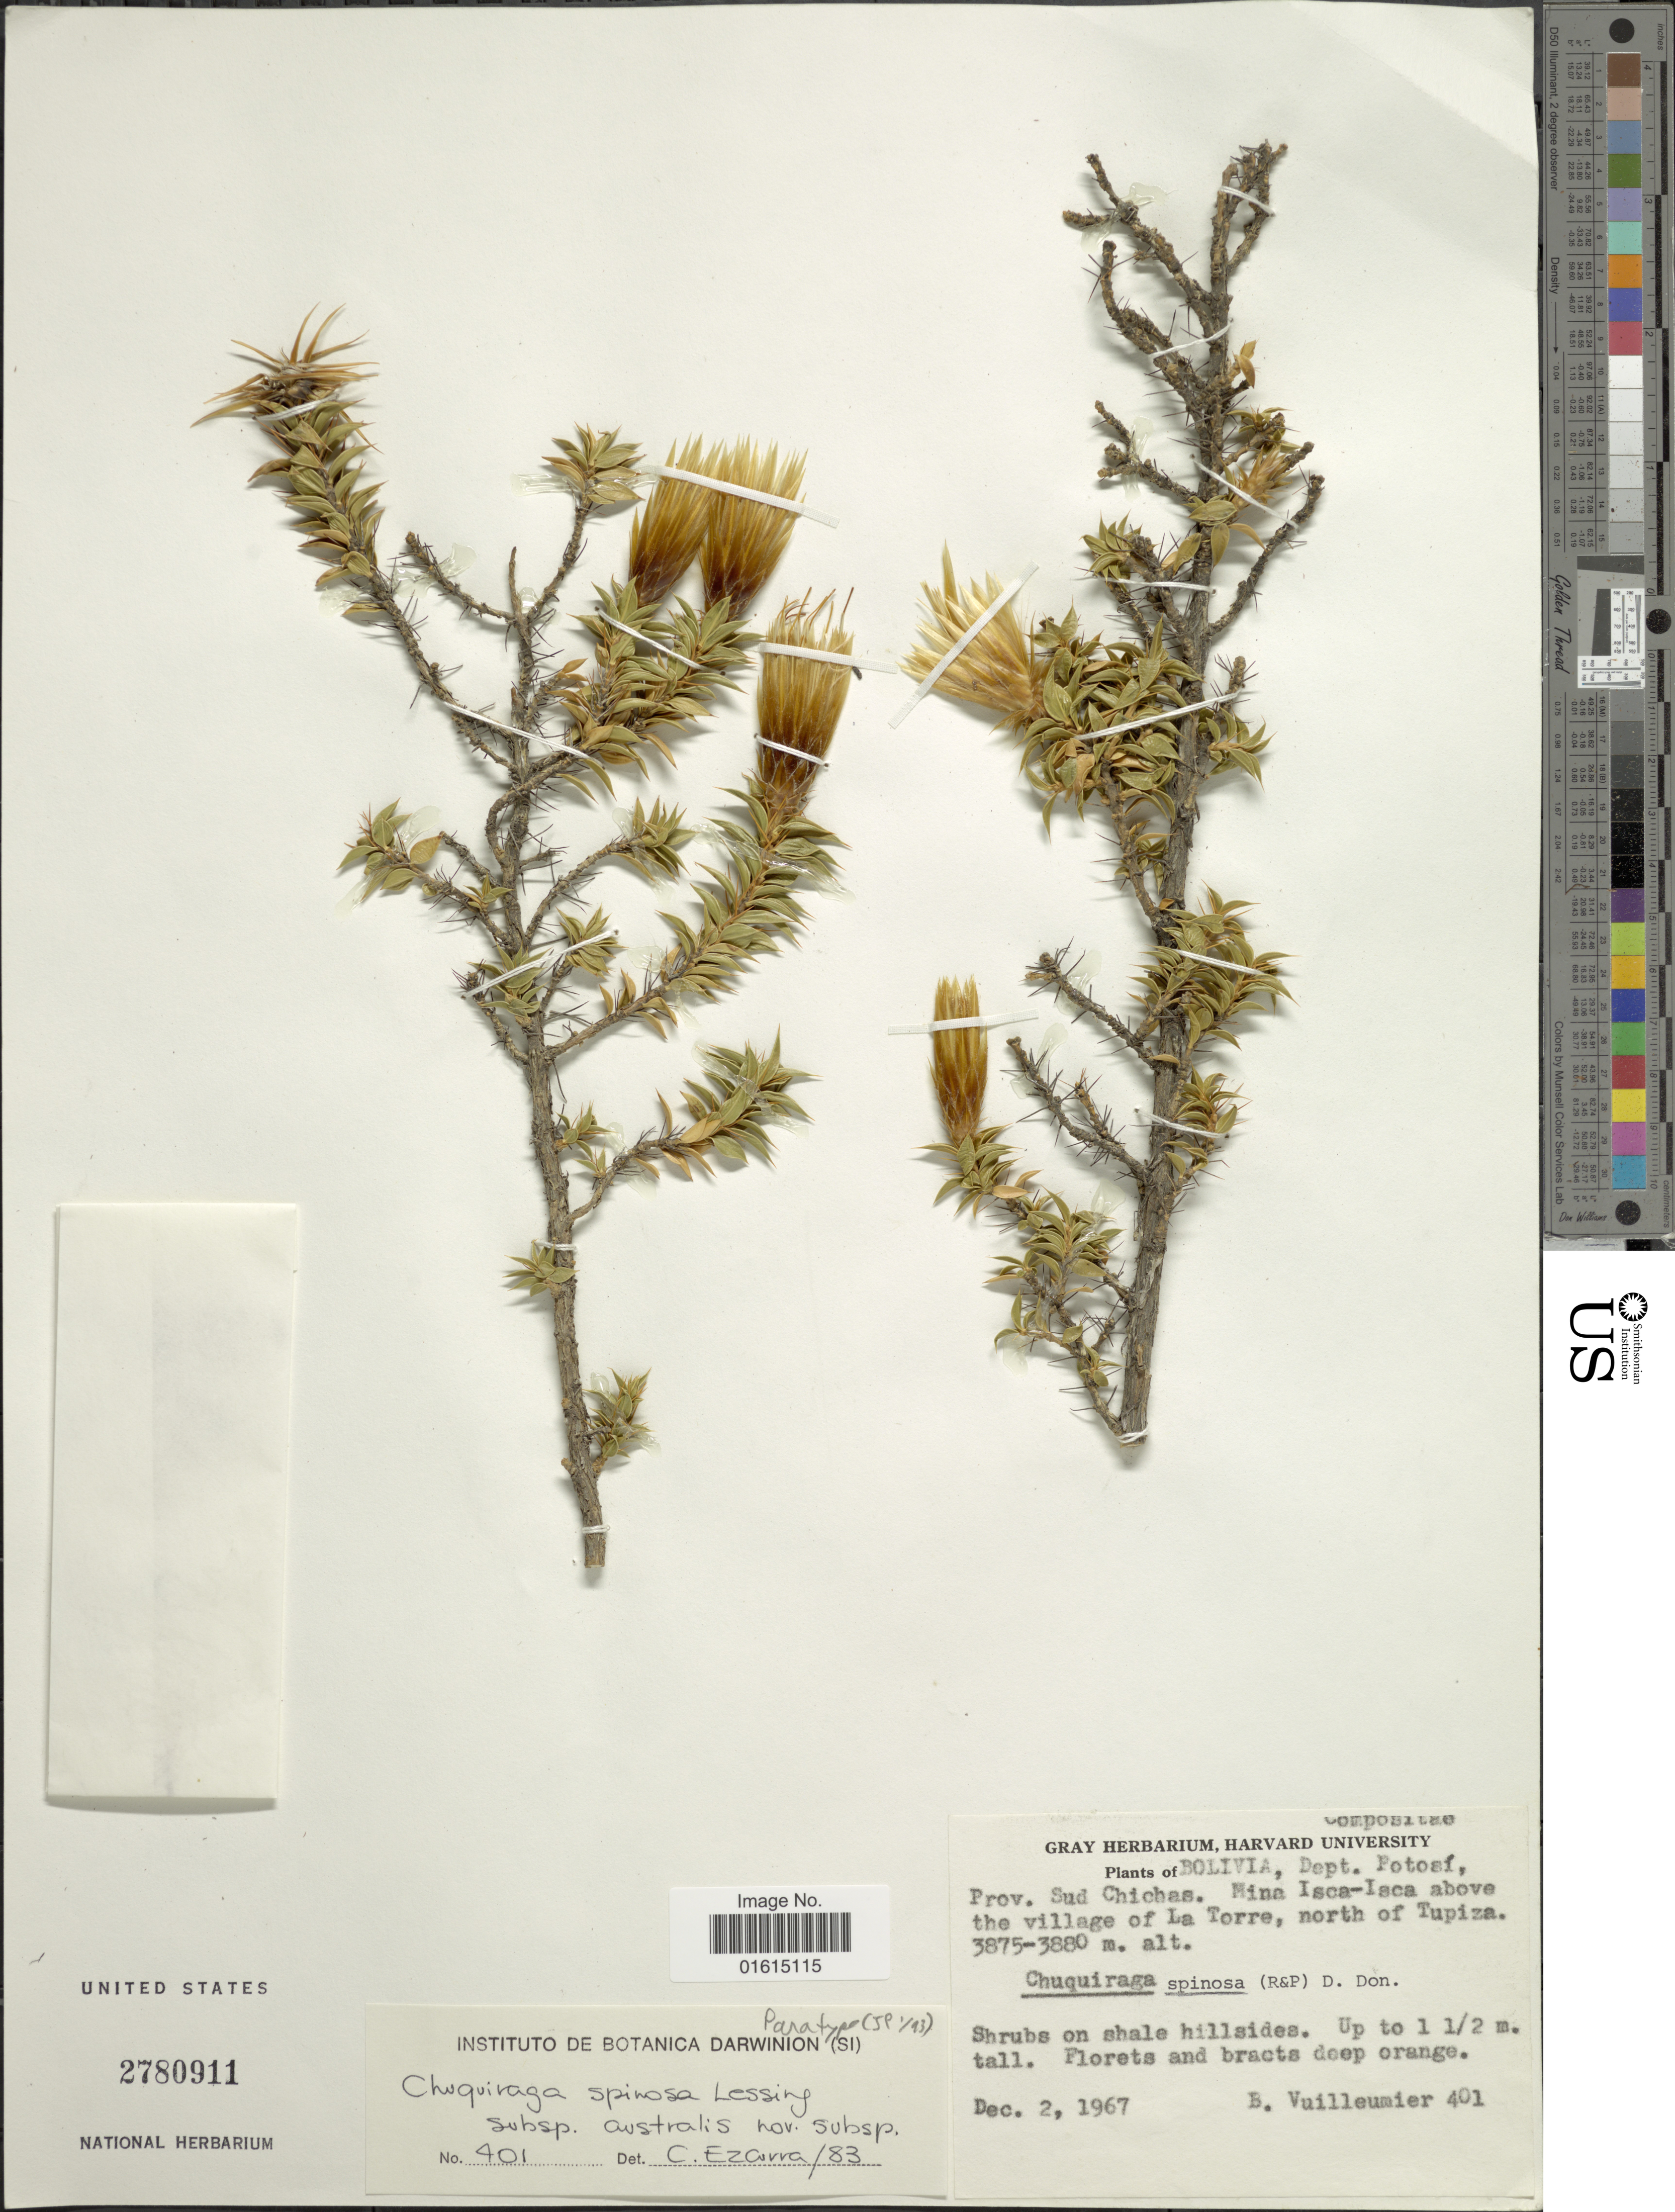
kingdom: Plantae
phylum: Tracheophyta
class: Magnoliopsida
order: Asterales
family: Asteraceae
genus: Chuquiraga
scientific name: Chuquiraga spinosa subsp. australis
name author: C. Ezcurra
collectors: B. Vuilleumier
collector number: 401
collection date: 1967-12-02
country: Bolivia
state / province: Potosi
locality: Dept. Potosi, Prov. Sud Chichas, Mina Isca-Isca above the village of La Torre, north of Tupiza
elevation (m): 3875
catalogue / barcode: US 2780911